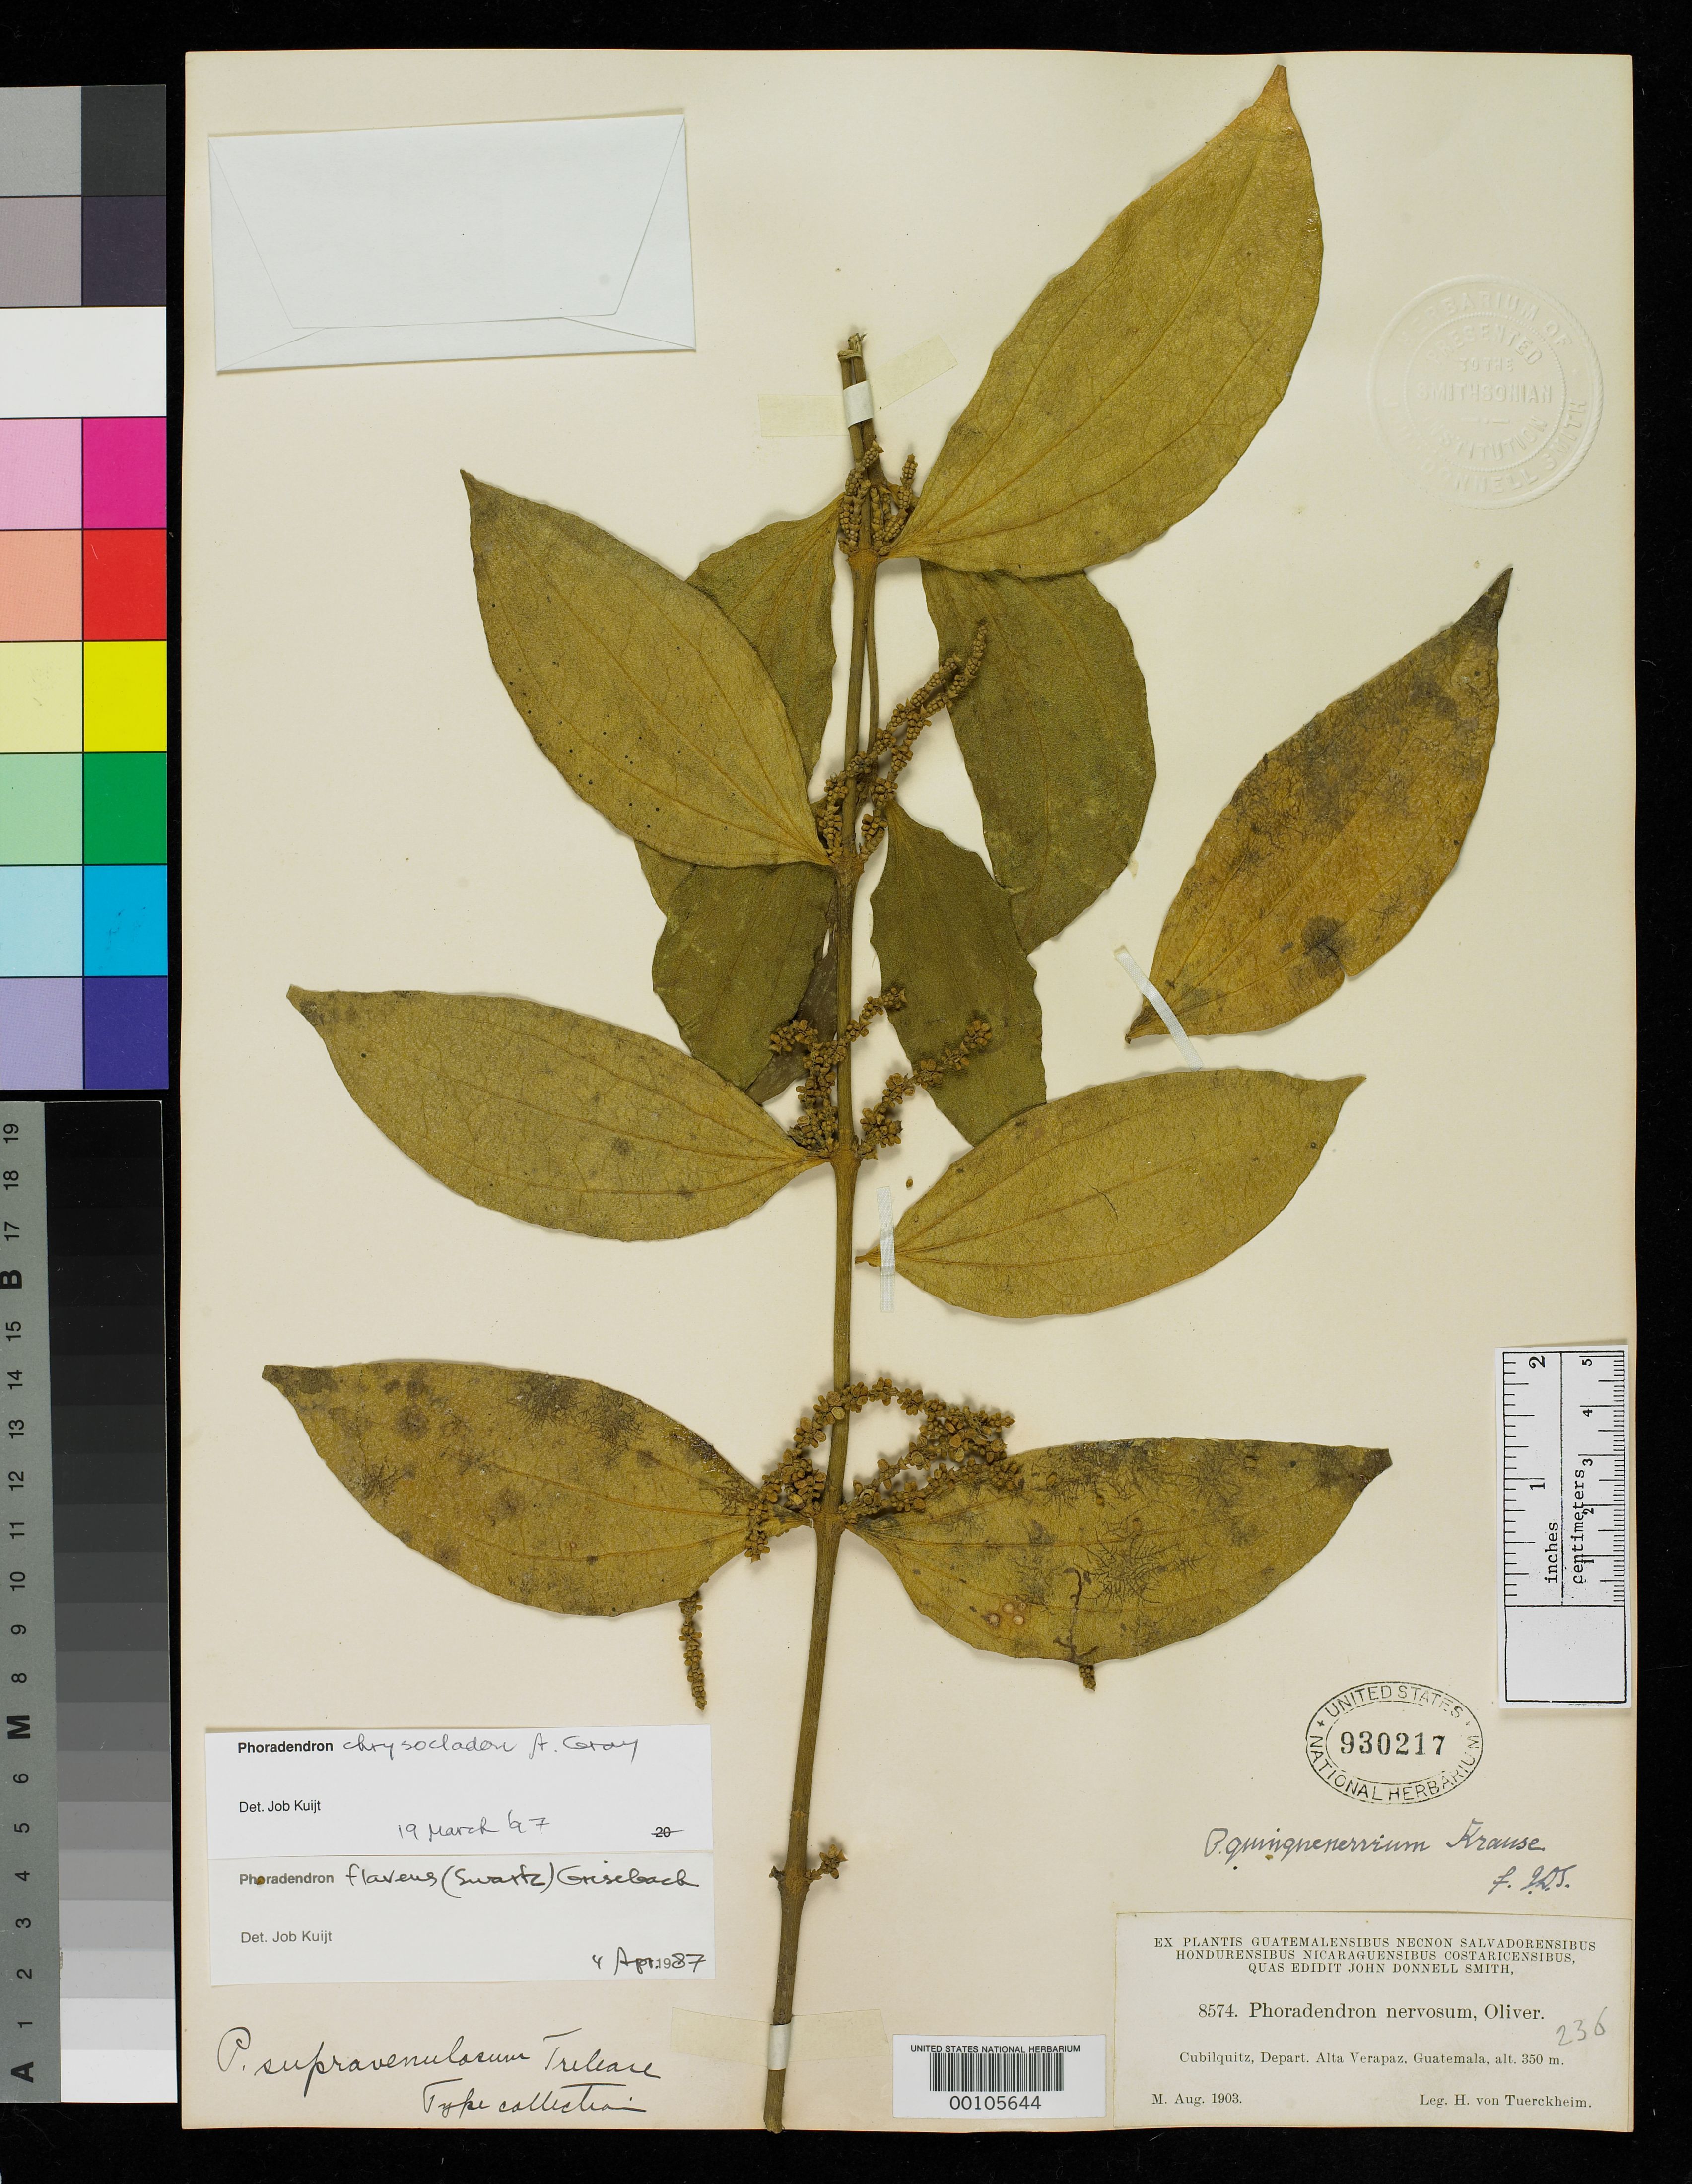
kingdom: Plantae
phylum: Tracheophyta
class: Magnoliopsida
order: Santalales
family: Viscaceae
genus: Phoradendron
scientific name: Phoradendron supravenulosum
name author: Trel.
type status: Isotype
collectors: H. von Türckheim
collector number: J.D.S. 8574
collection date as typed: Aug 1903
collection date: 1903-08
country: Guatemala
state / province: Alta Verapaz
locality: Cubilquitz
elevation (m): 350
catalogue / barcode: US 930217